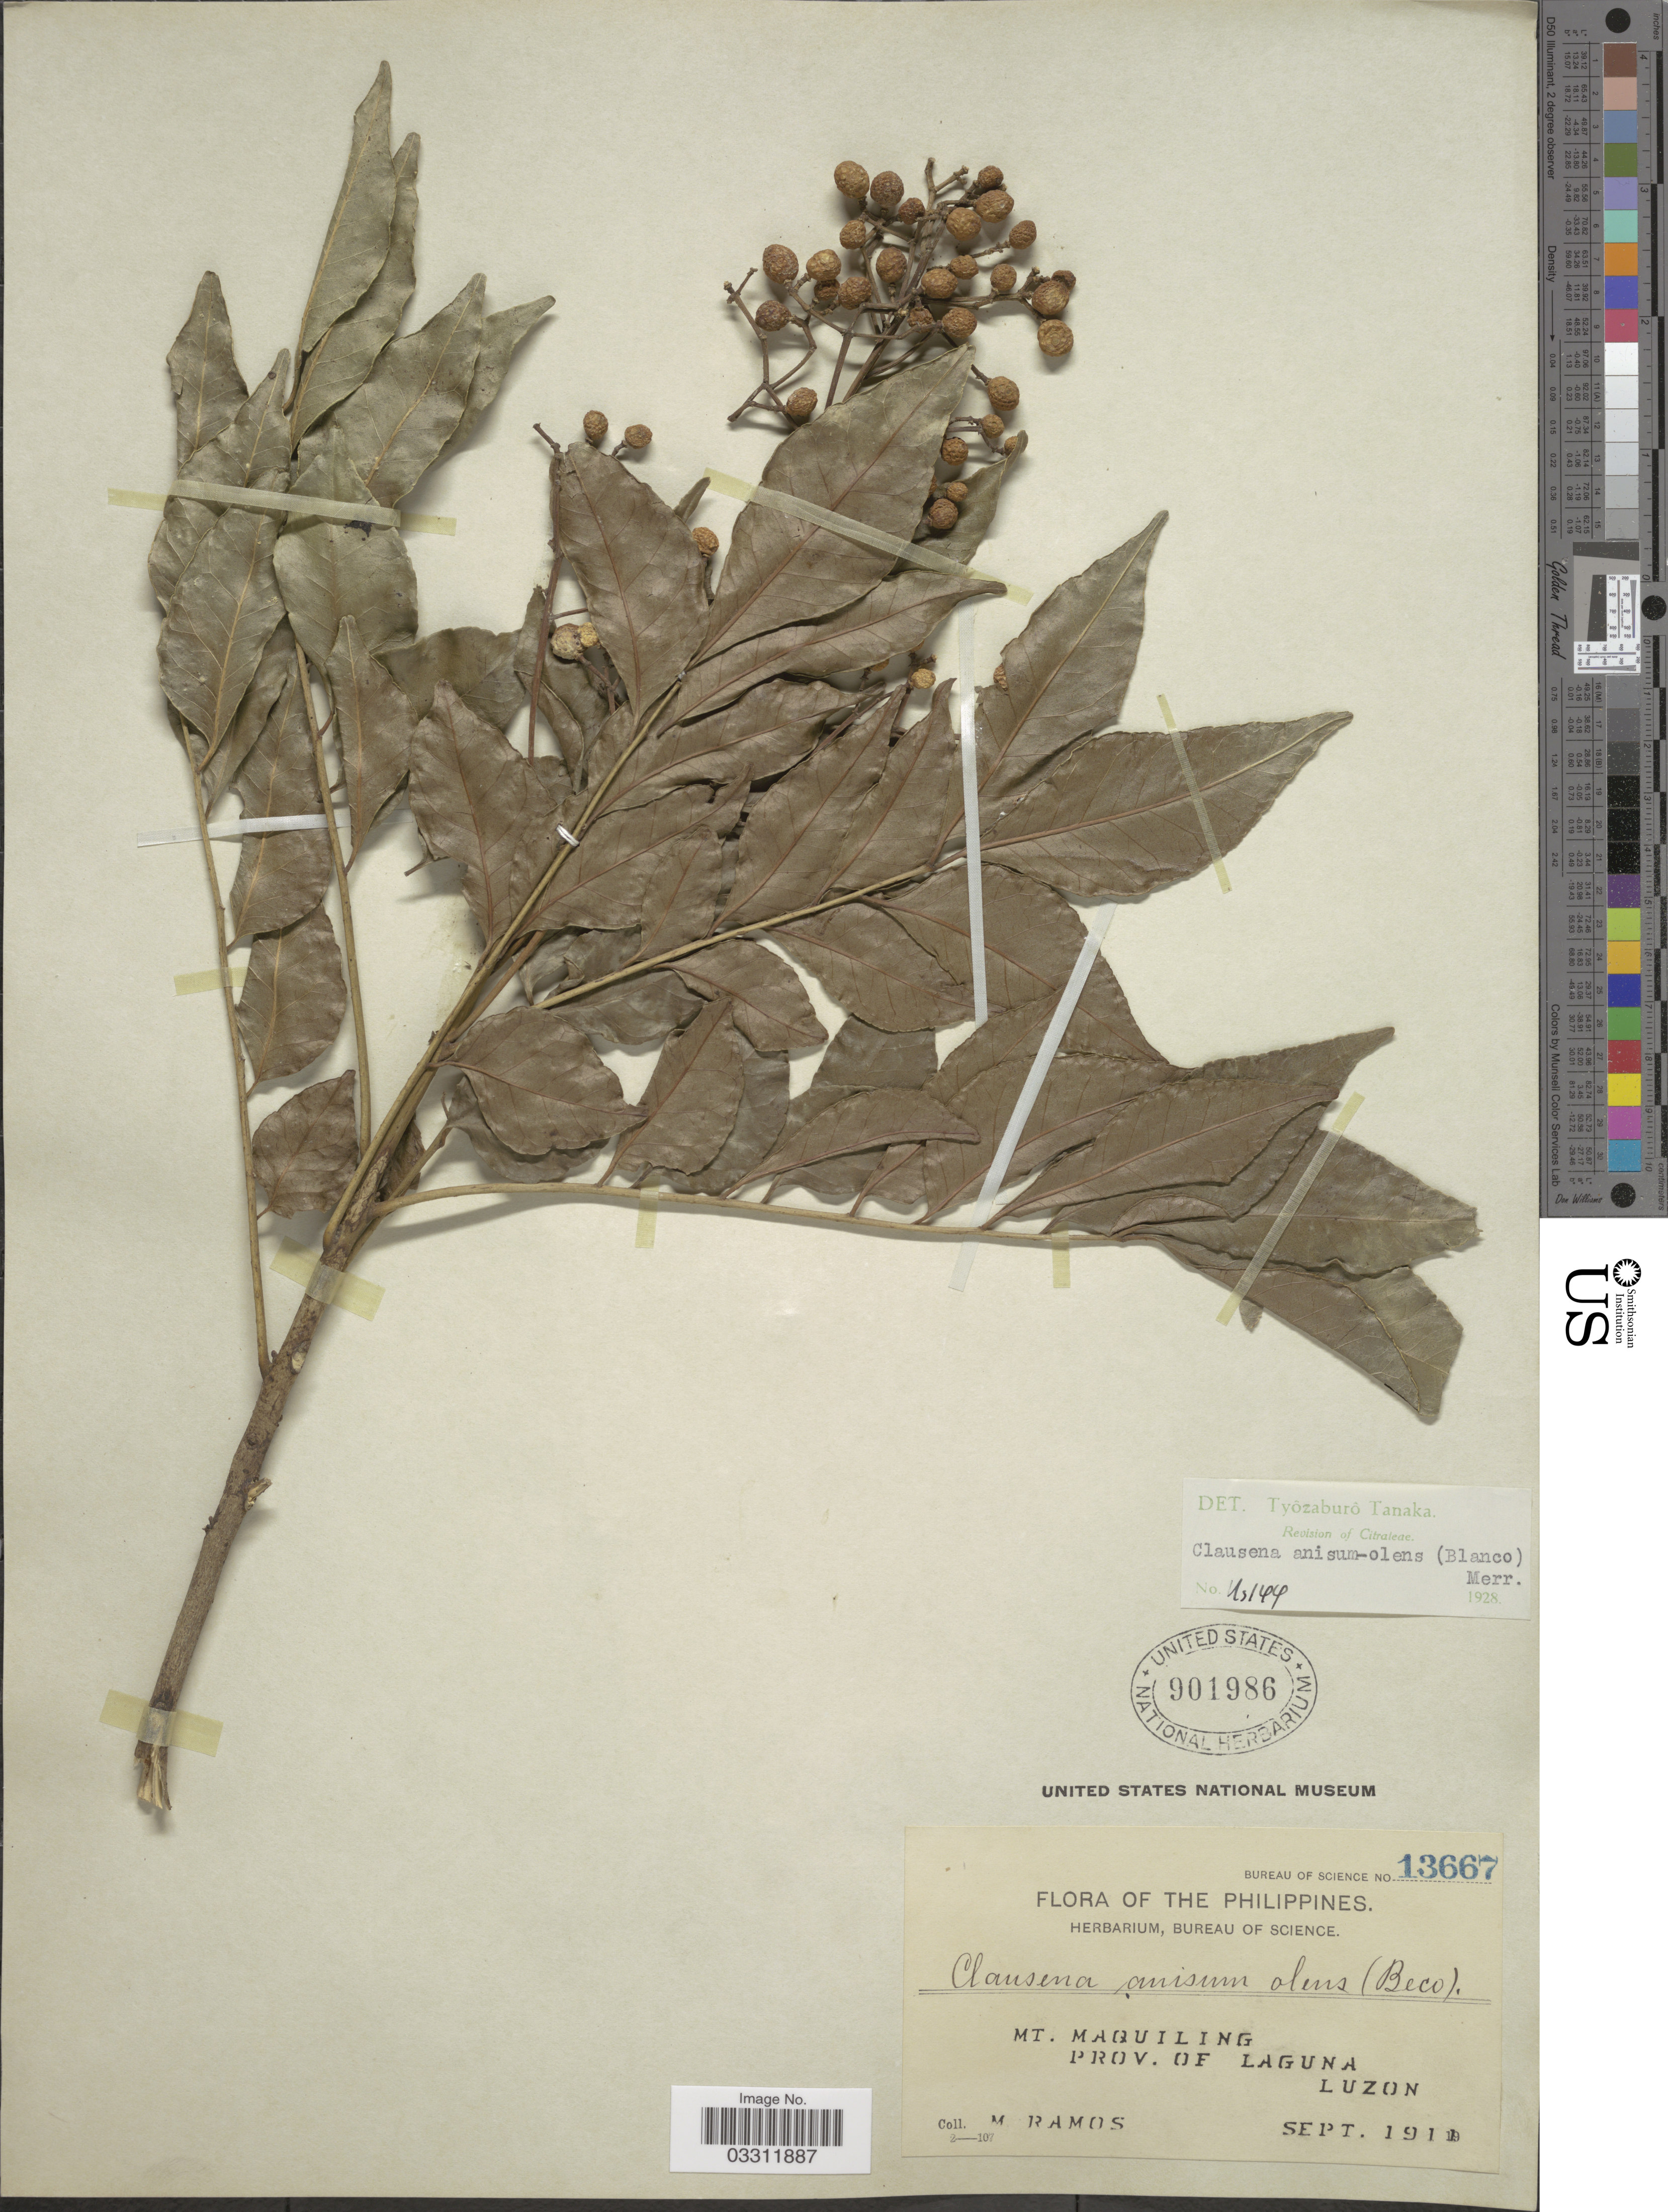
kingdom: Plantae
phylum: Tracheophyta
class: Magnoliopsida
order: Sapindales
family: Rutaceae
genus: Clausena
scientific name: Clausena anisum-olens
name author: (Blume) Merr.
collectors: M. Ramos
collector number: Bureau of Science 13667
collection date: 1911-09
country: Philippines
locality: Mt. Maquiling. Prov. of Laguna. Luzon.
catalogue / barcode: US 901986